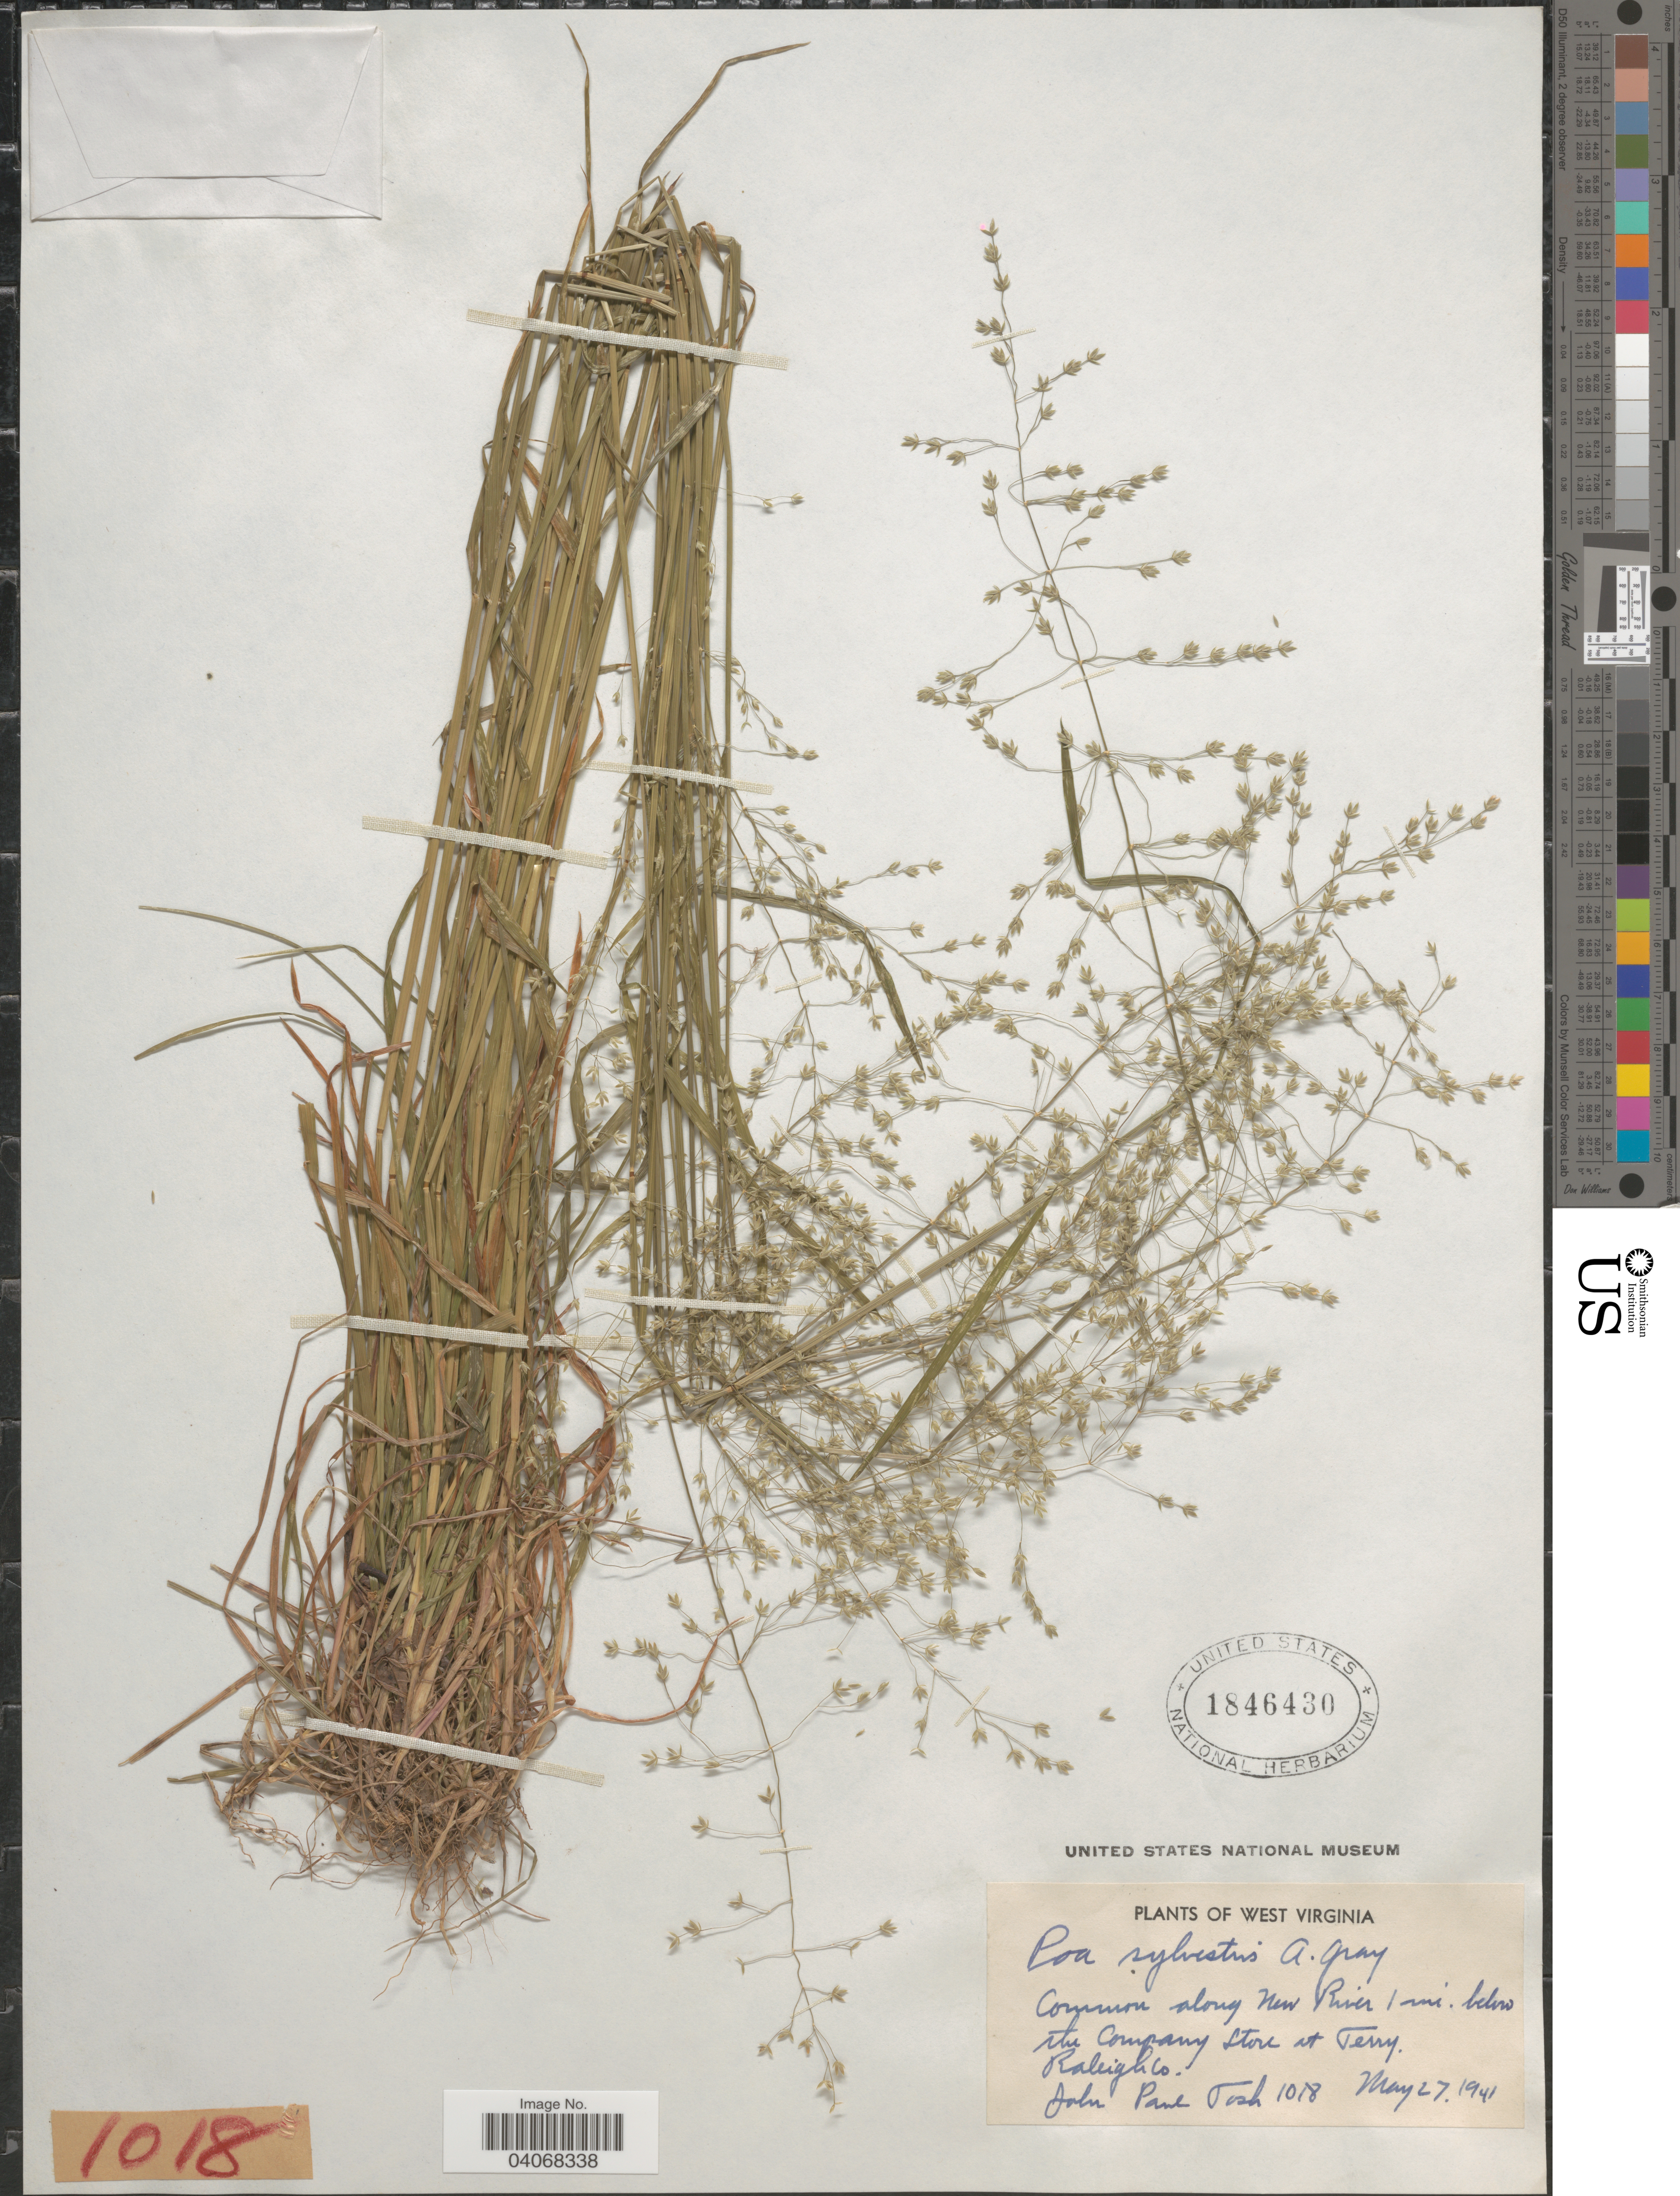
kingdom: Plantae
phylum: Tracheophyta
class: Liliopsida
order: Poales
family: Poaceae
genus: Poa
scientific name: Poa sylvestris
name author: A. Gray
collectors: J. Tosh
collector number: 1018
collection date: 1941-05-27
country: United States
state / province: West Virginia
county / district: Raleigh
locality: Common along New River 1 mi. below the company store at Terry Raleigh Co.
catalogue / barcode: US 1846430